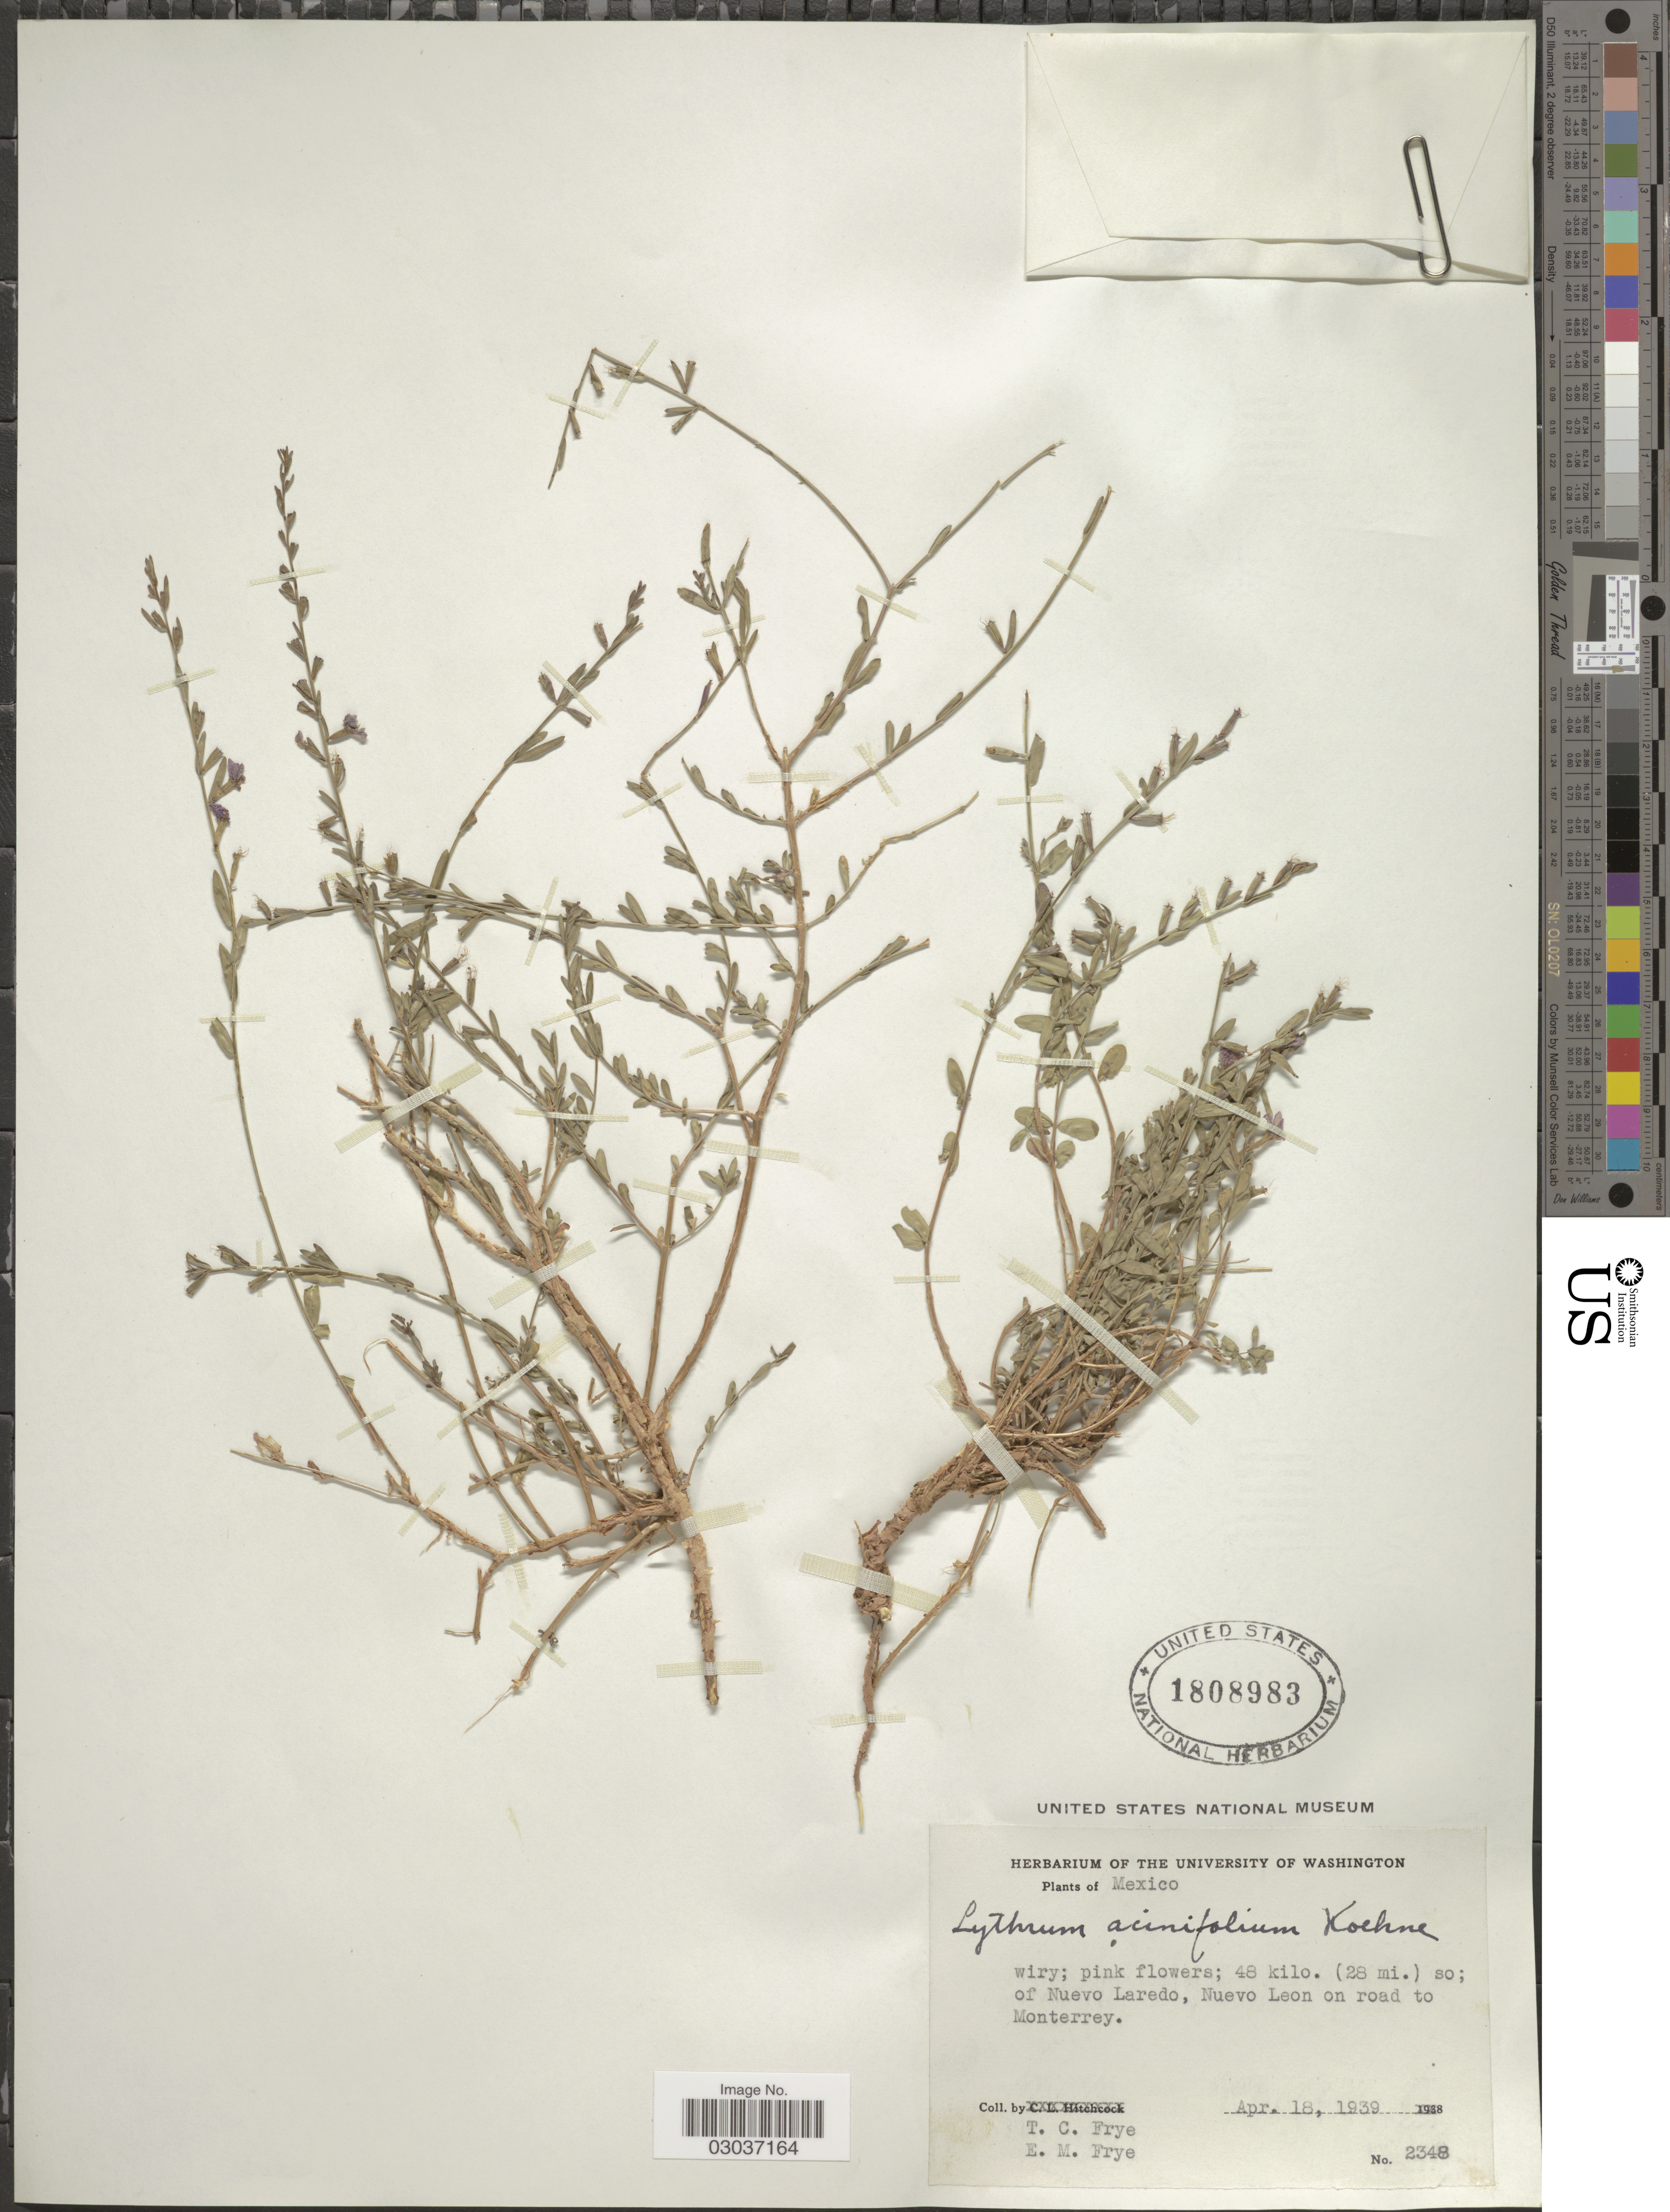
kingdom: Plantae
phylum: Tracheophyta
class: Magnoliopsida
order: Myrtales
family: Lythraceae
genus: Lythrum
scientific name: Lythrum acinifolium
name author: Sessé & Moc. ex Koehne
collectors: T. C. Frye & E. Frye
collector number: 2348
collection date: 1939-04-18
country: Mexico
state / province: Nuevo León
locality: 48 kilo, (28 mi.) so; of Nuevo Laredo, Nuevo Leon on road to Monterrey.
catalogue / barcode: US 1808983